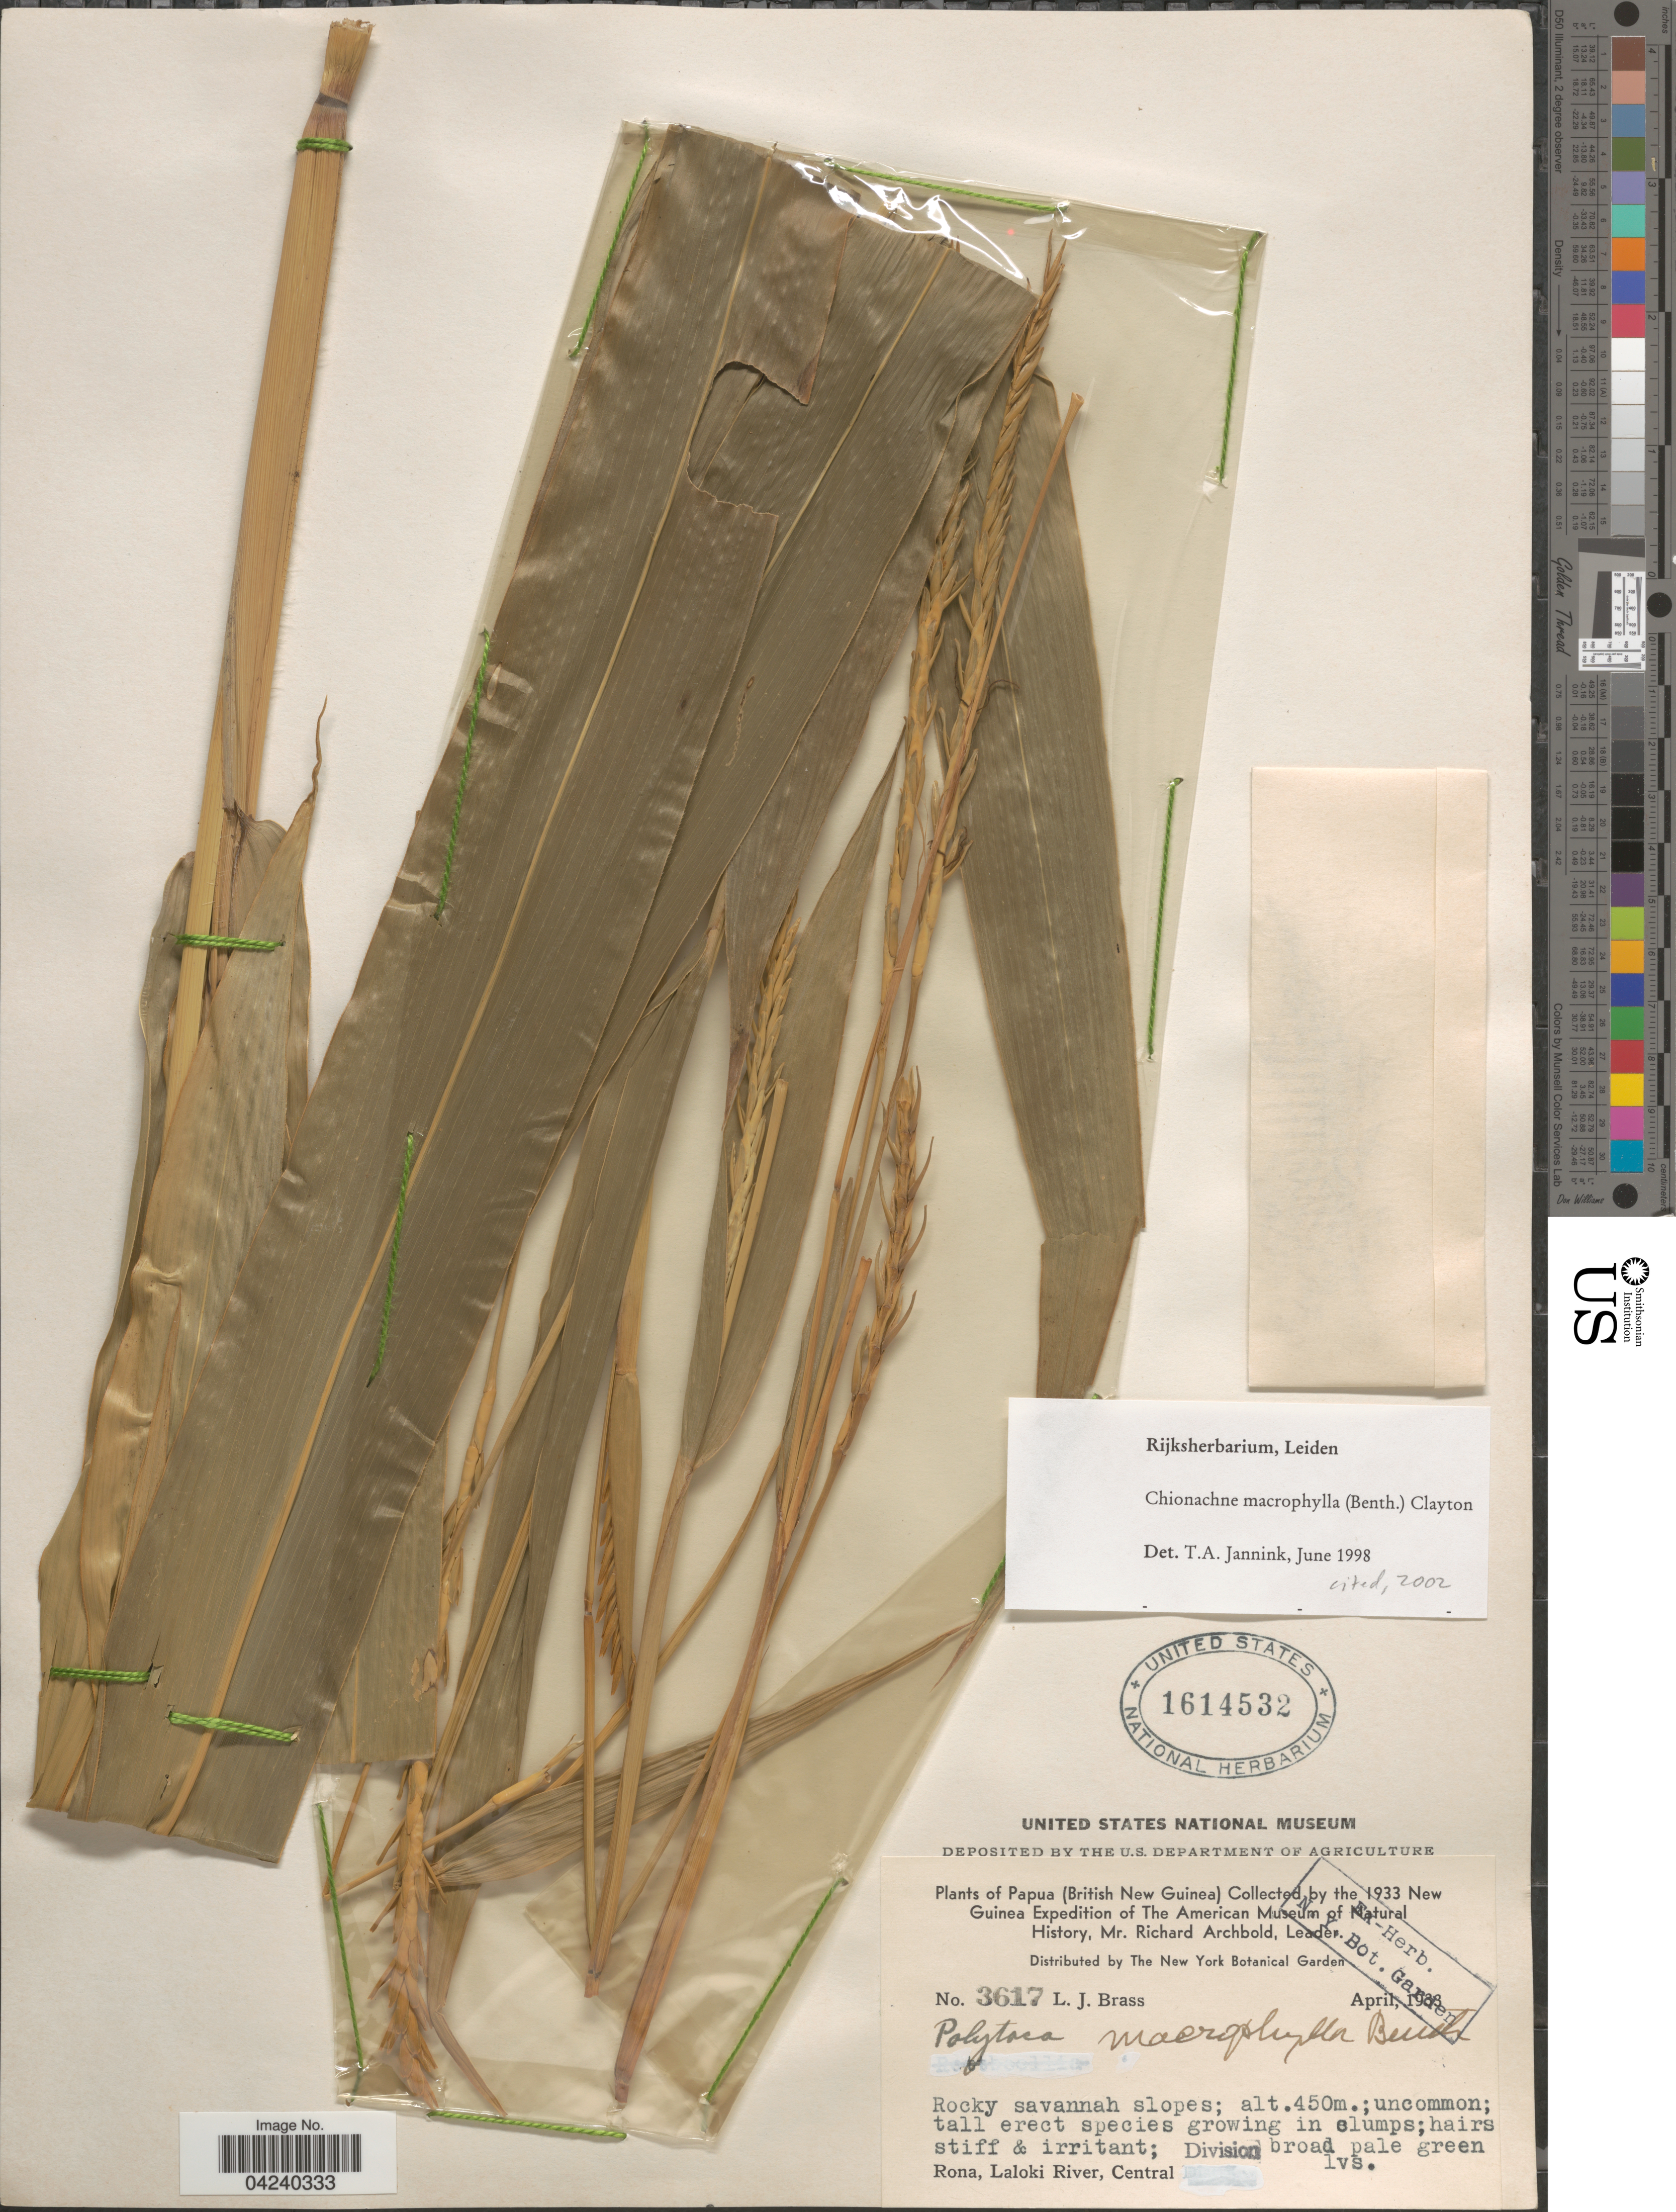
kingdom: Plantae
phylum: Tracheophyta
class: Liliopsida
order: Poales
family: Poaceae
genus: Chionachne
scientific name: Chionachne macrophylla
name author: (Benth.) Clayton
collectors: L. J. Brass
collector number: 3617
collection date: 1933-04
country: Papua New Guinea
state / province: Central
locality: (British New Guinea). 1933 New Guinea Expedition of the American Museum of Natural History. Rona, Laloki River, Central Division.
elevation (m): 450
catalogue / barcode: US 1614532